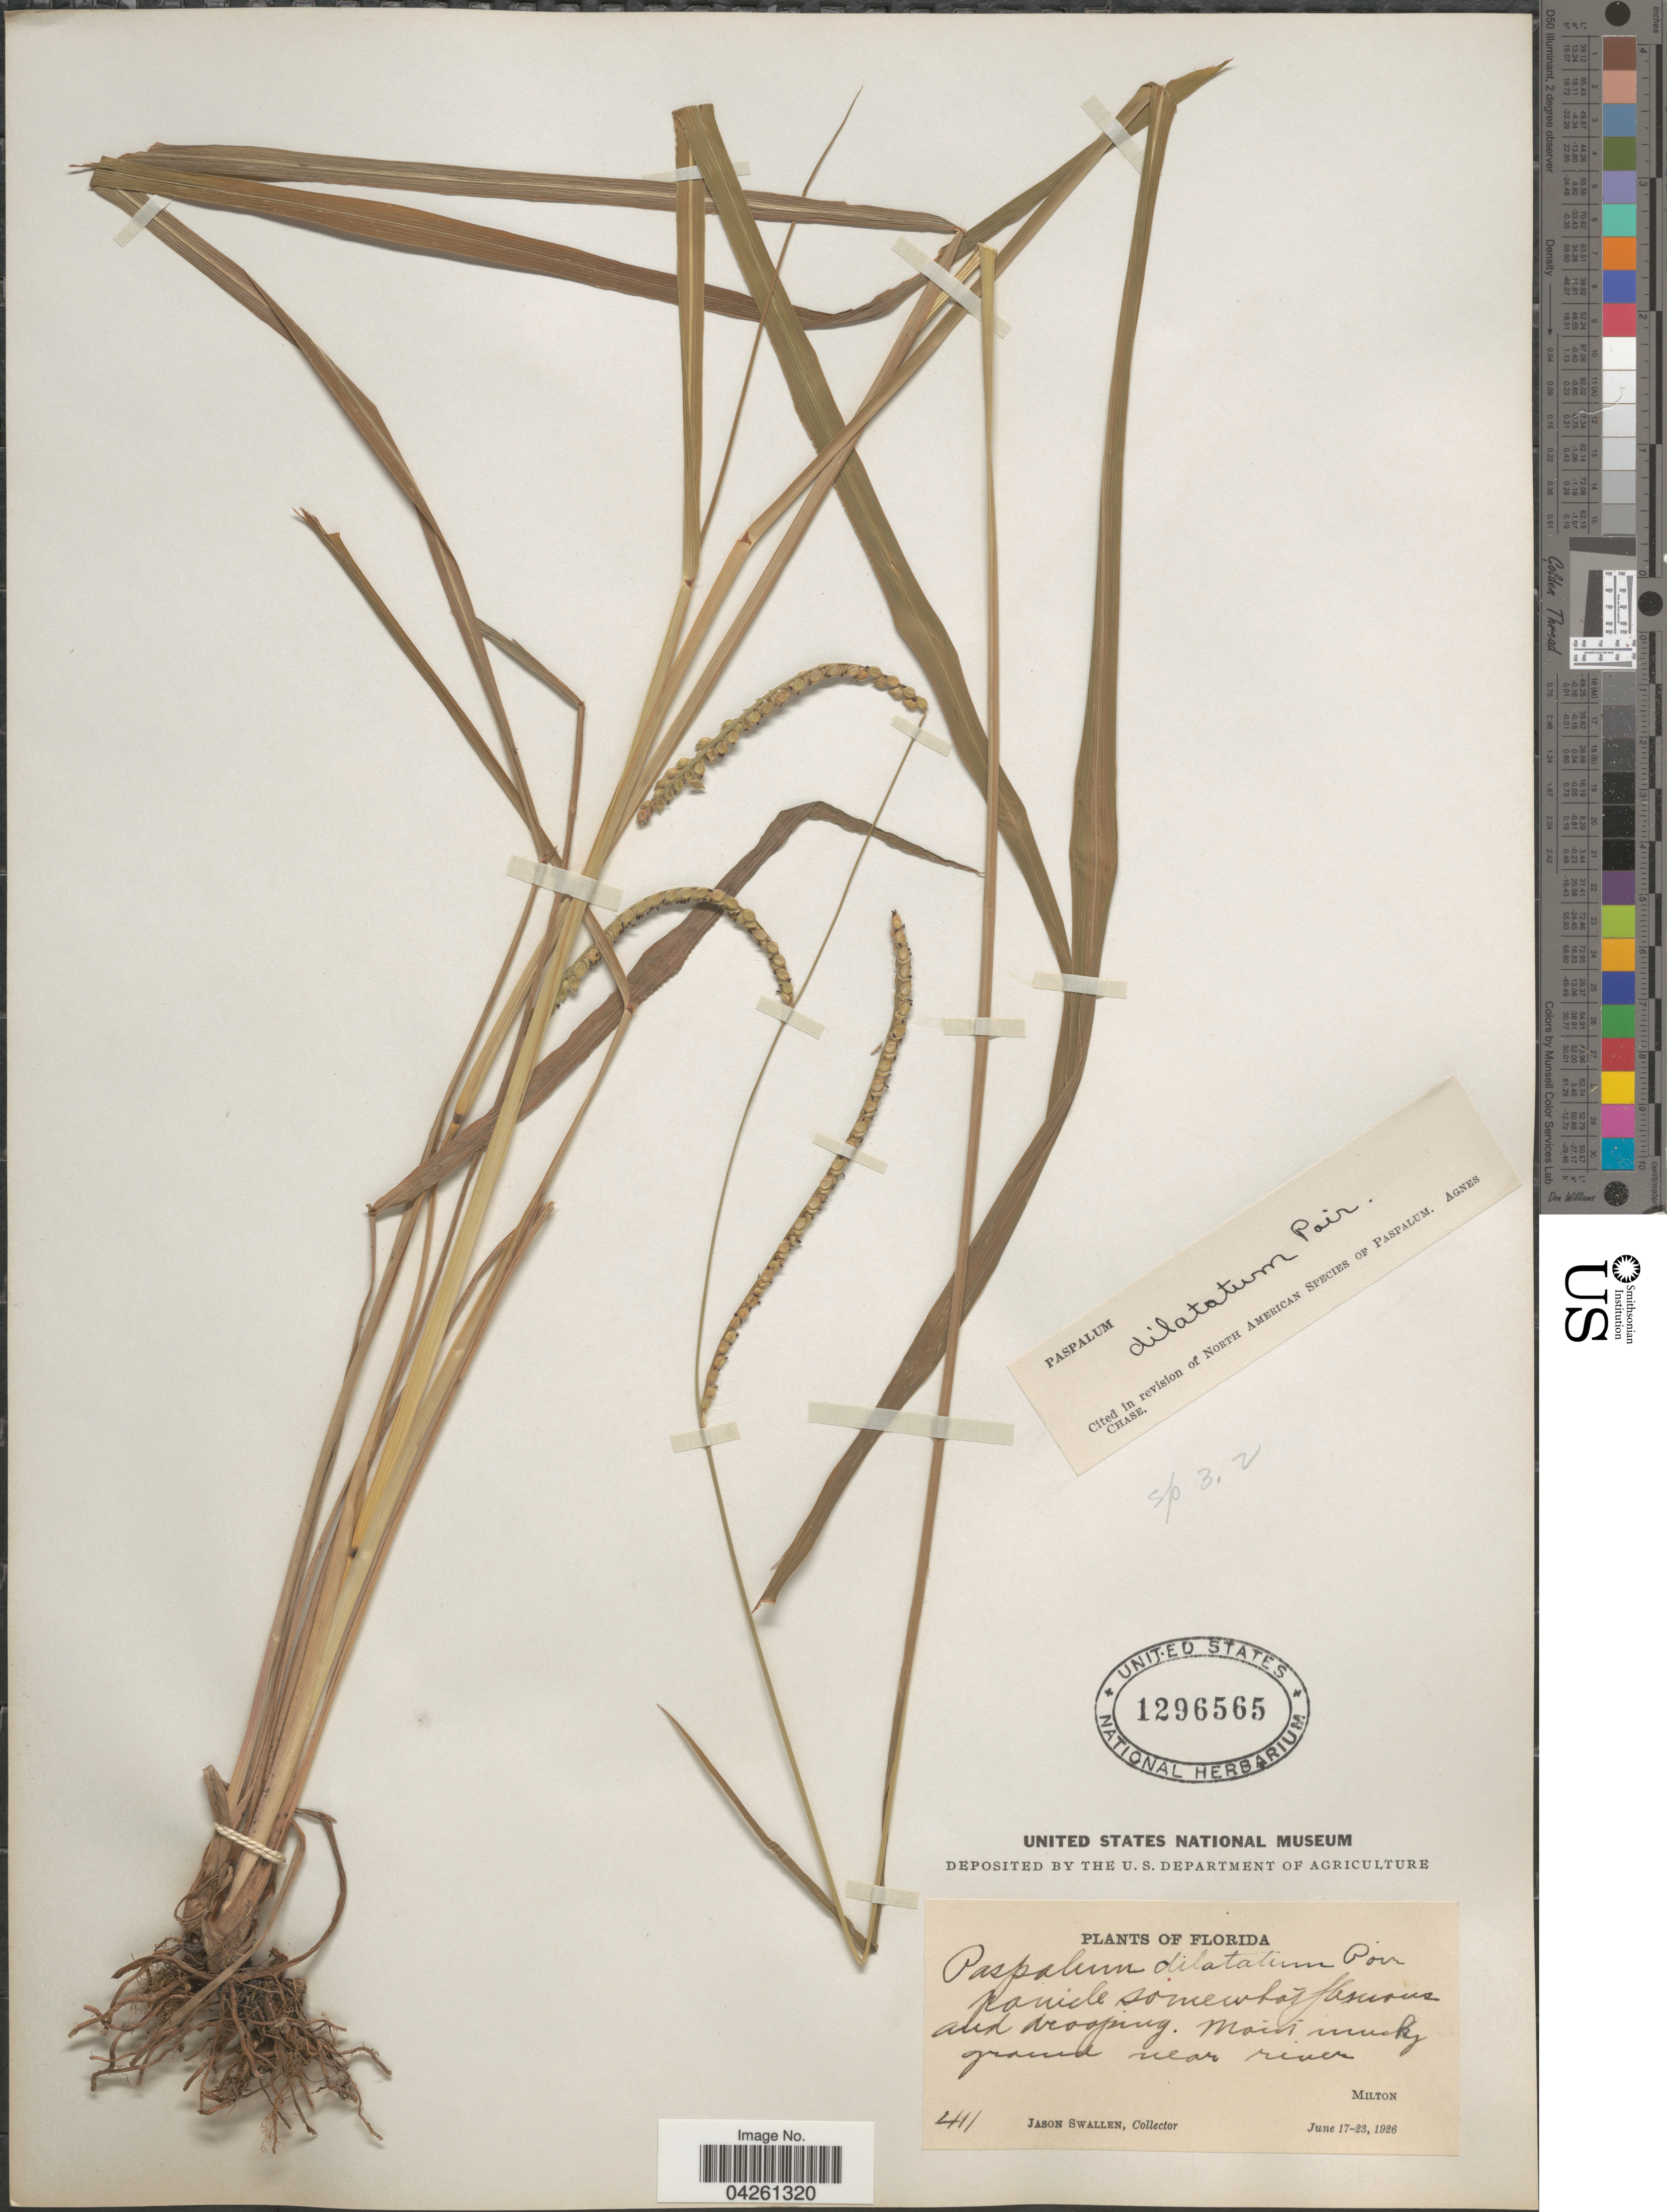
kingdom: Plantae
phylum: Tracheophyta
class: Liliopsida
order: Poales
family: Poaceae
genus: Paspalum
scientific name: Paspalum dilatatum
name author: Poir.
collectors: J. R. Swallen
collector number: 411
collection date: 1926-06-17/1926-06-23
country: United States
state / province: Florida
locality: Moist mucky ground near river. Milton.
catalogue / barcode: US 1296565